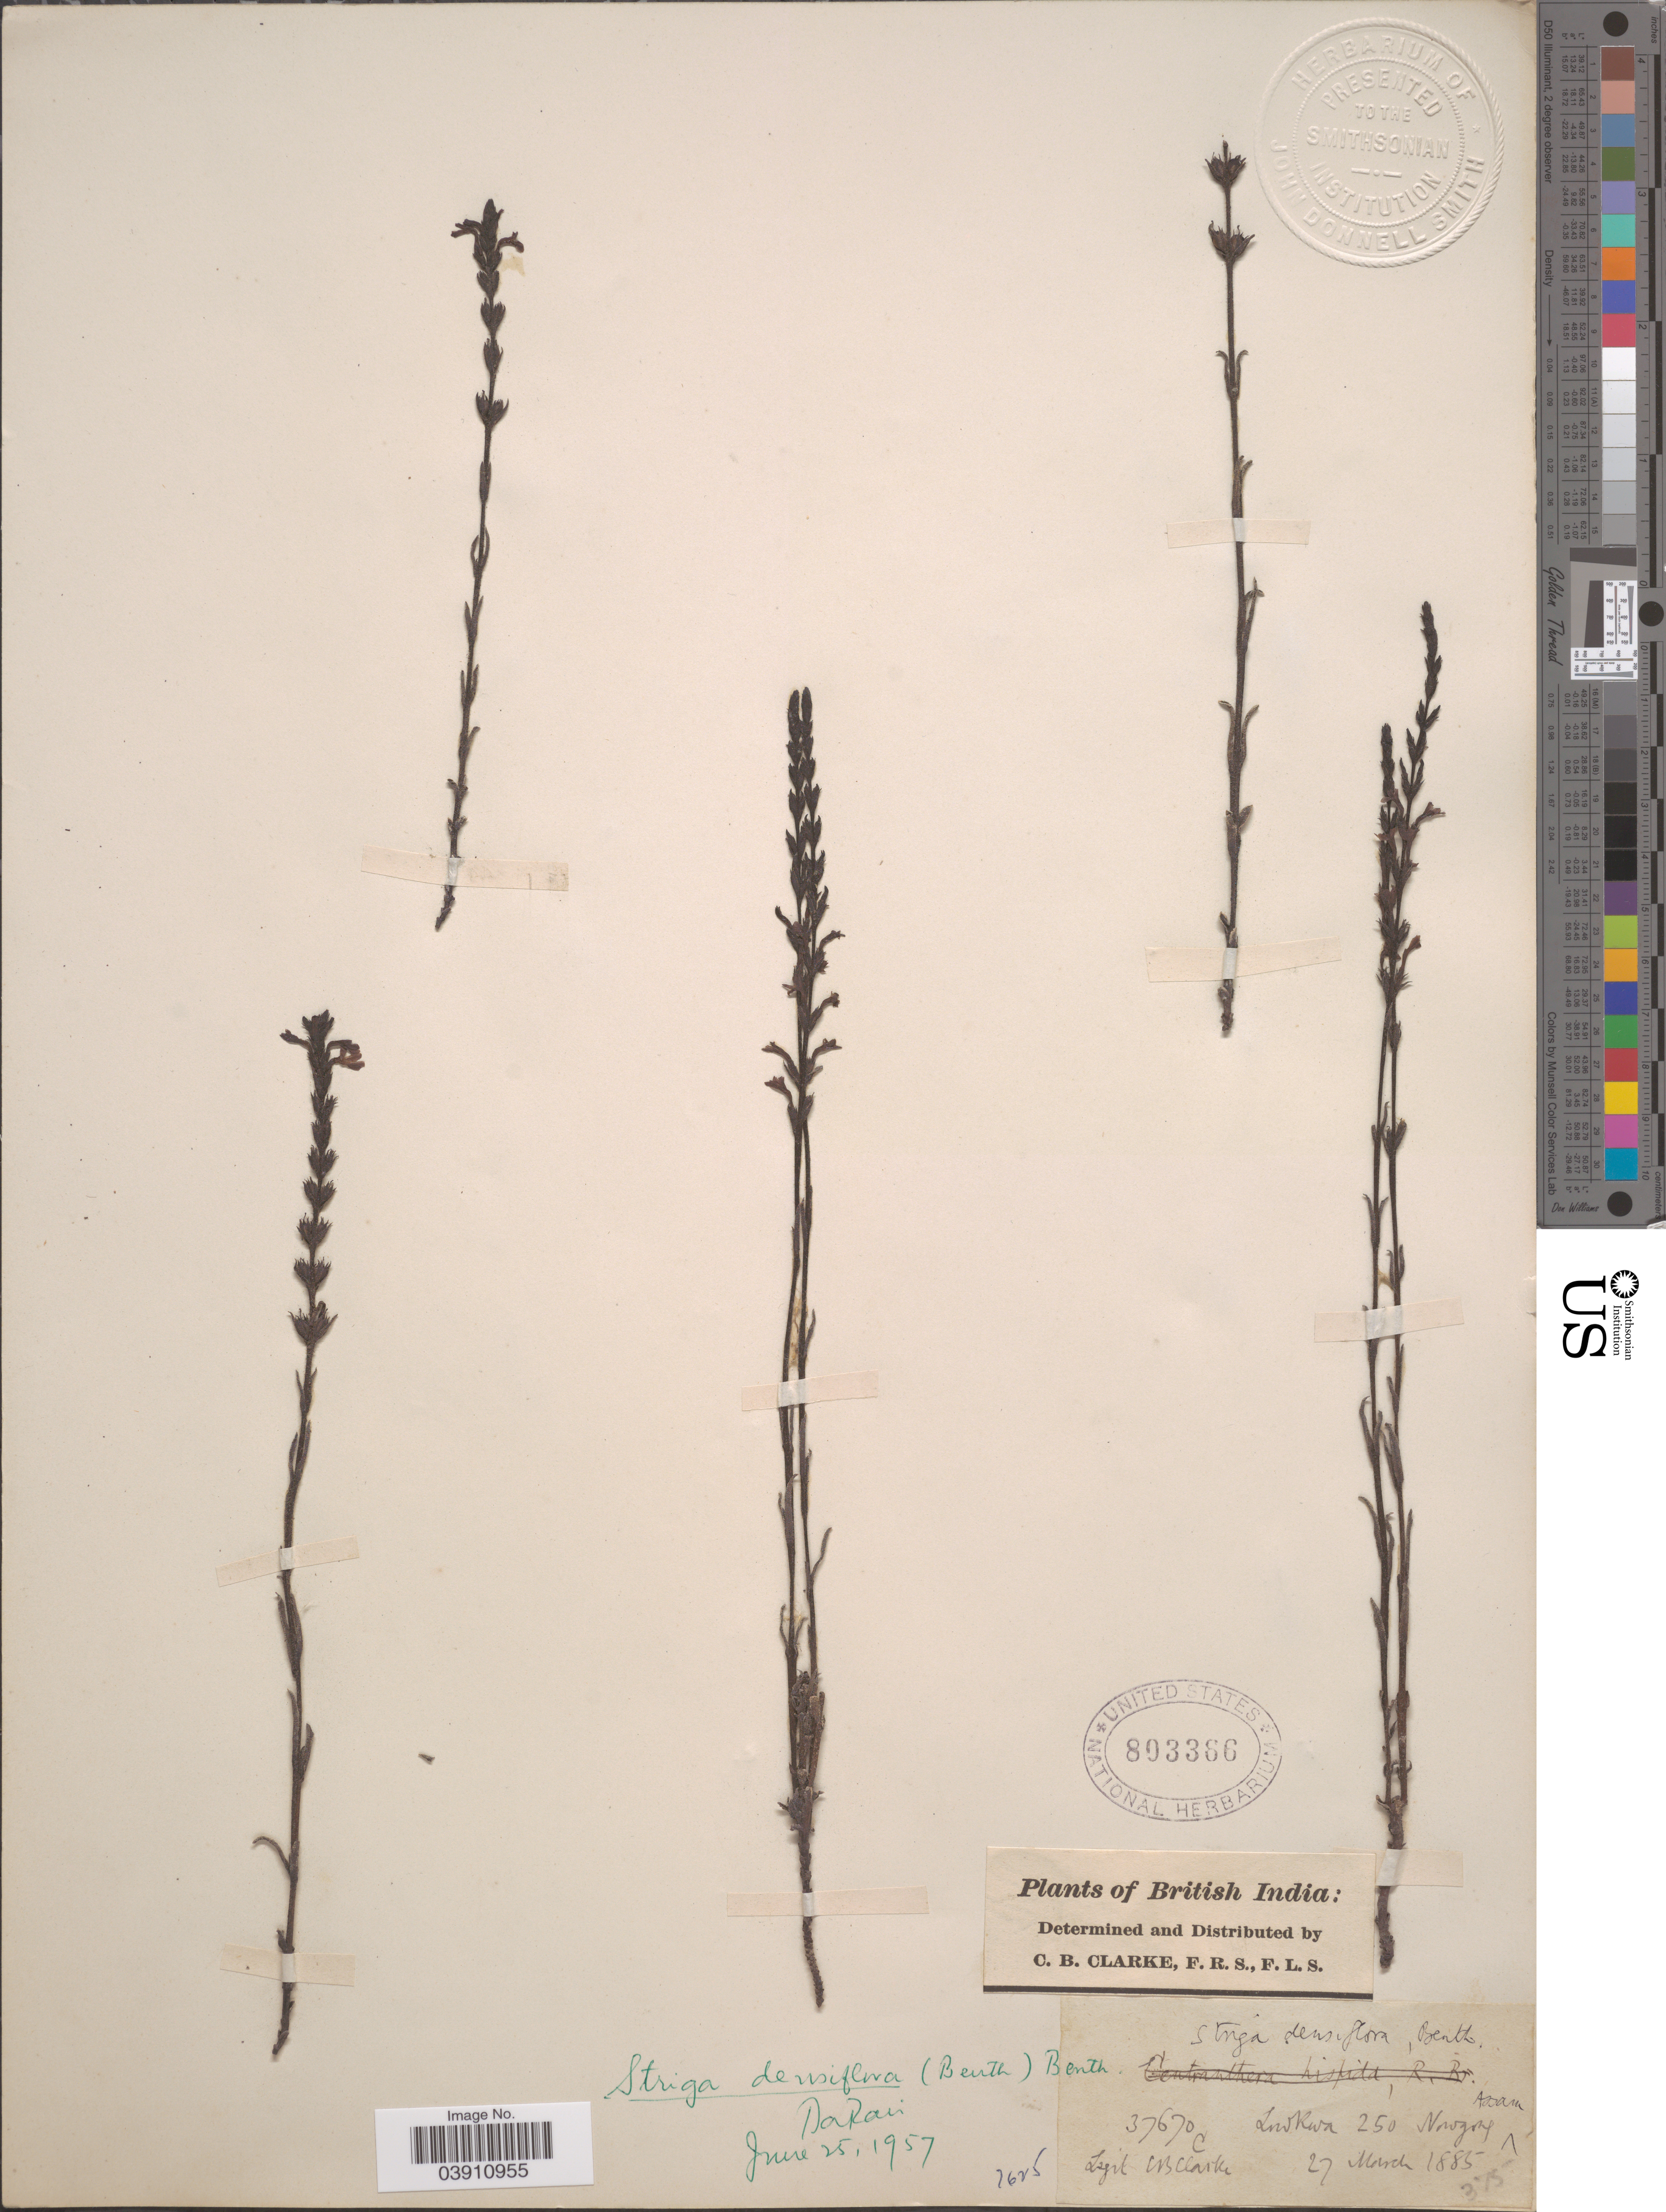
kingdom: Plantae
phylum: Tracheophyta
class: Magnoliopsida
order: Lamiales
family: Orobanchaceae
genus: Striga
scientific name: Striga densiflora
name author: (Benth.) Benth.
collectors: C. B. Clarke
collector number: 37670C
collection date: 1885-03-27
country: India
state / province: Assam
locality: British India. Assam. Lowkwa, Nowgong.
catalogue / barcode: US 893386